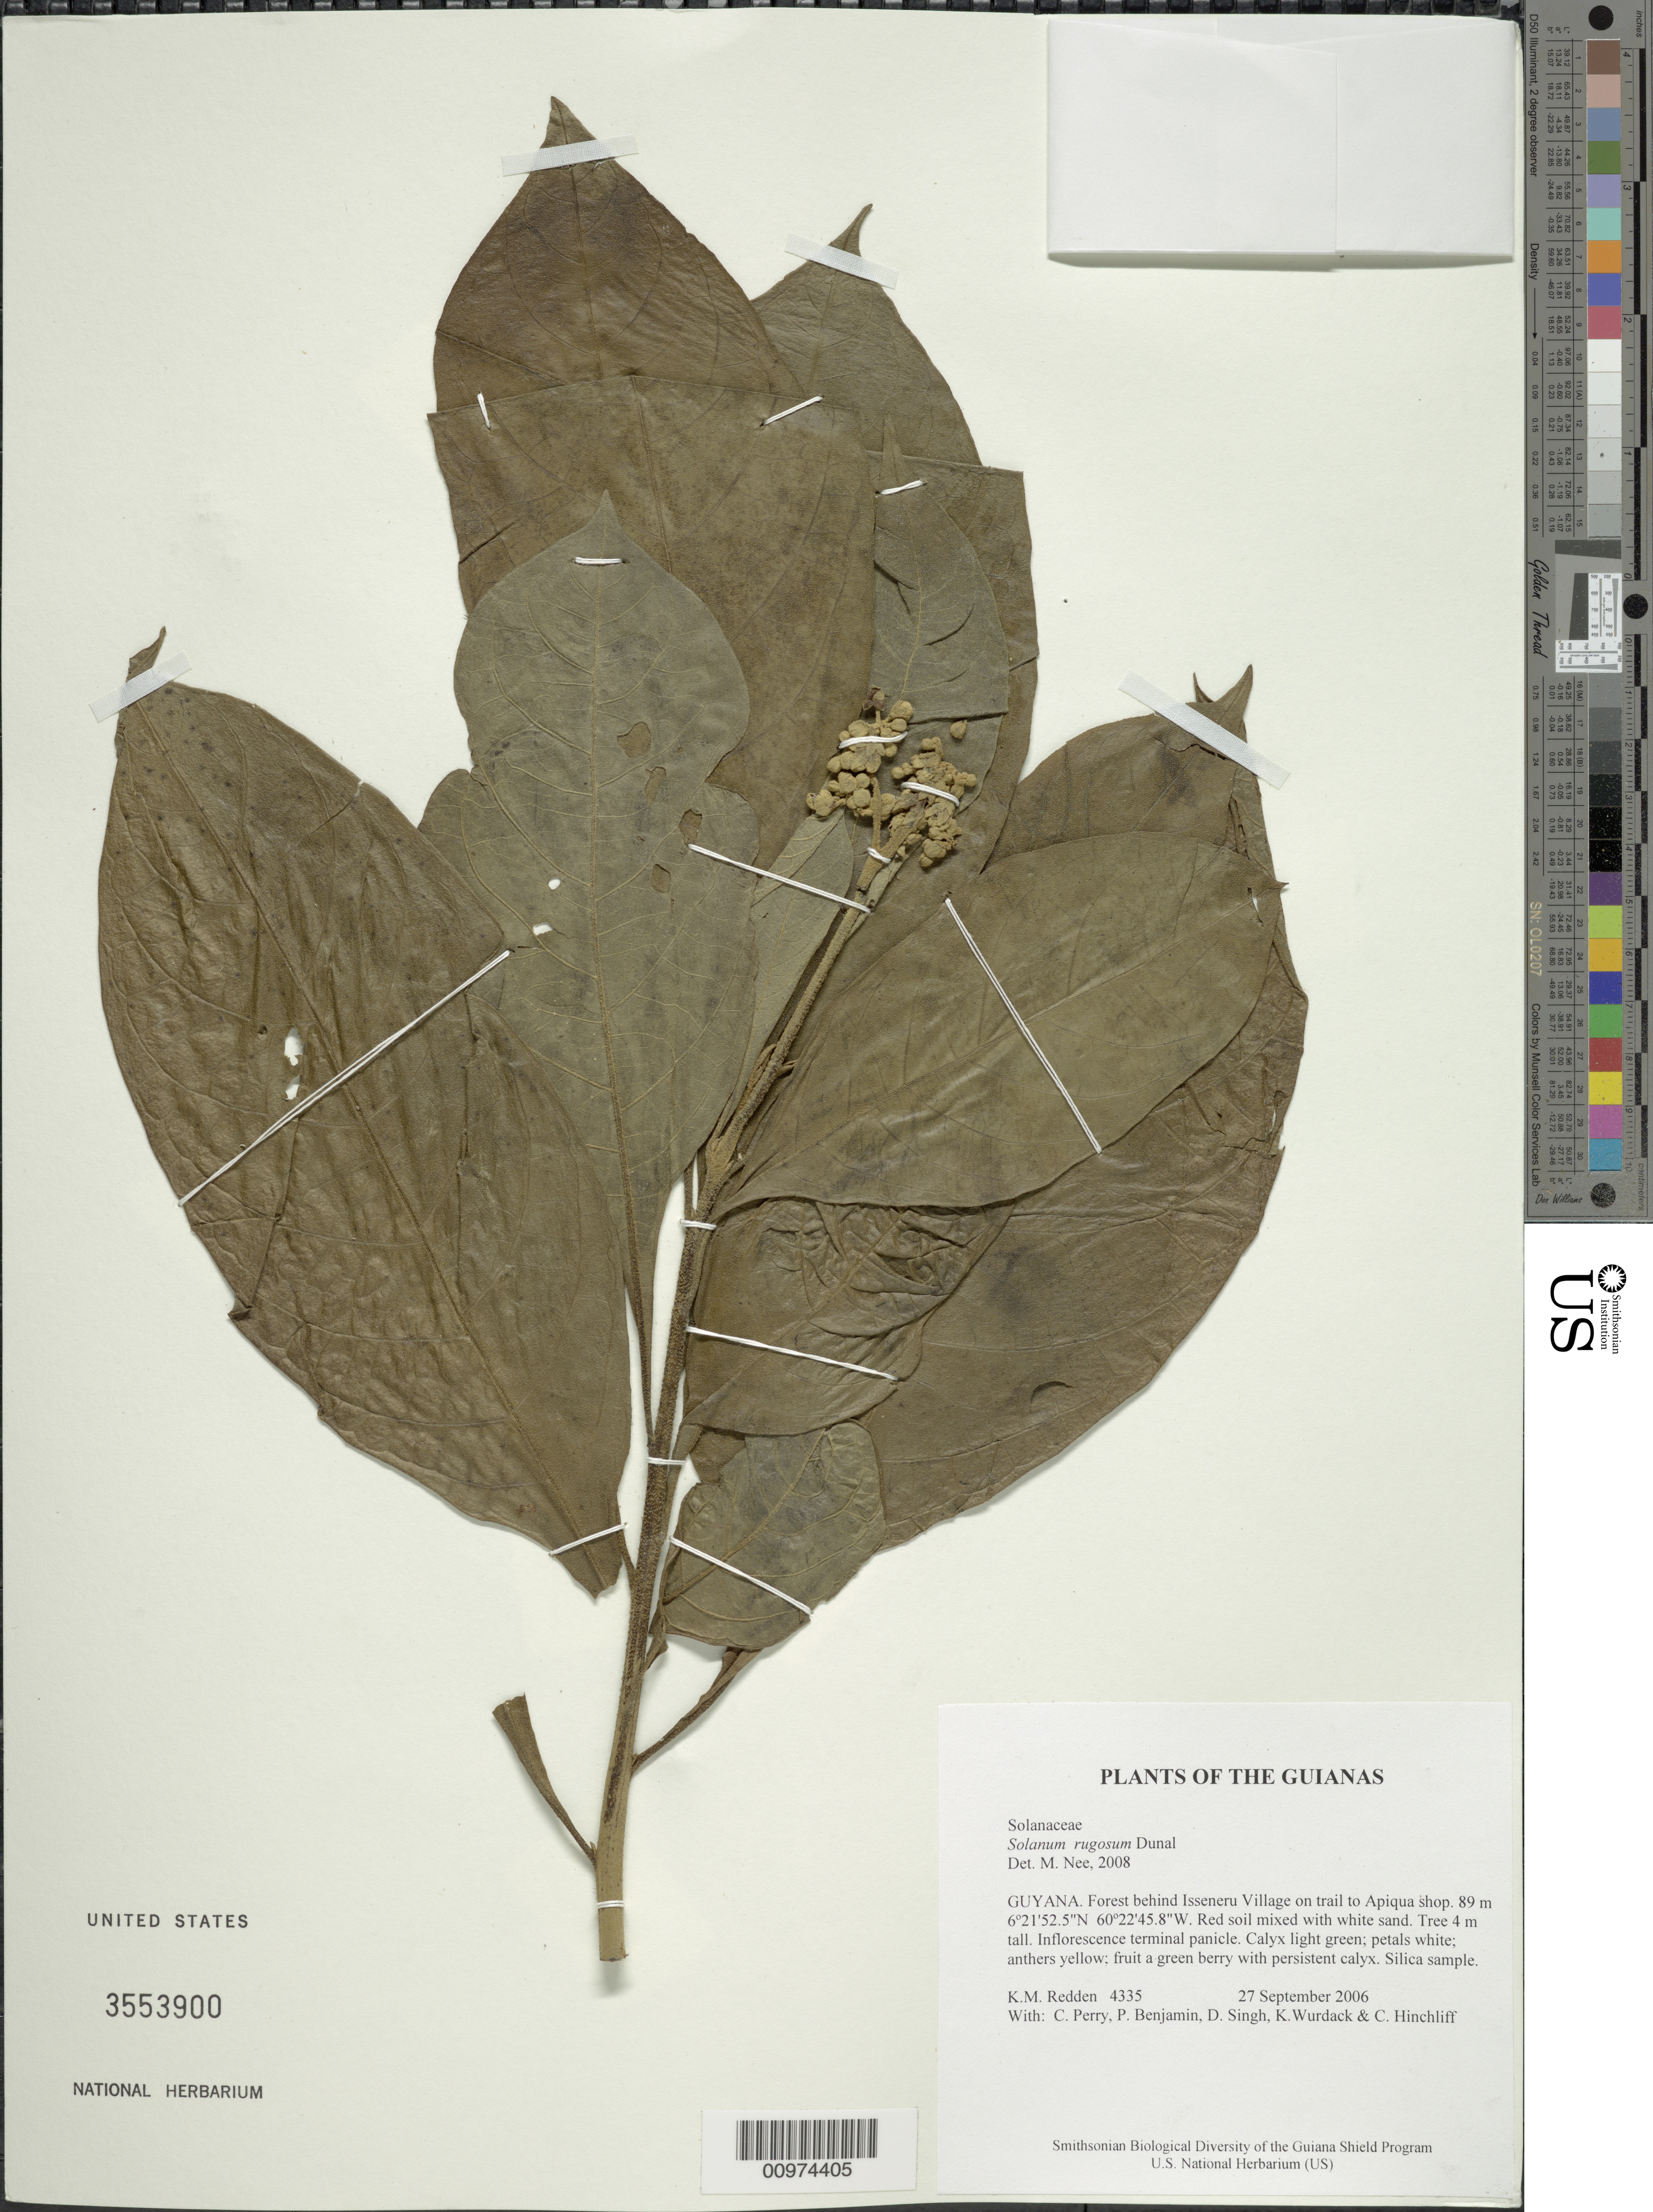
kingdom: Plantae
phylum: Tracheophyta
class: Magnoliopsida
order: Solanales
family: Solanaceae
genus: Solanum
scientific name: Solanum rugosum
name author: Dunal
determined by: Nee, Michael H.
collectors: K. M. Redden, C. Perry, P. Benjamin, D. Singh, K. Wurdack & C. E. Hinchliff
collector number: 4335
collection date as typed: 27 September 2006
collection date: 2006-09-27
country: Guyana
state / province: Cuyuni-Mazaruni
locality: Forest behind Isseneru Village on trail to Apiqua shop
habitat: Red soil mixed with white sand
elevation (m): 89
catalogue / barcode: US 3553900